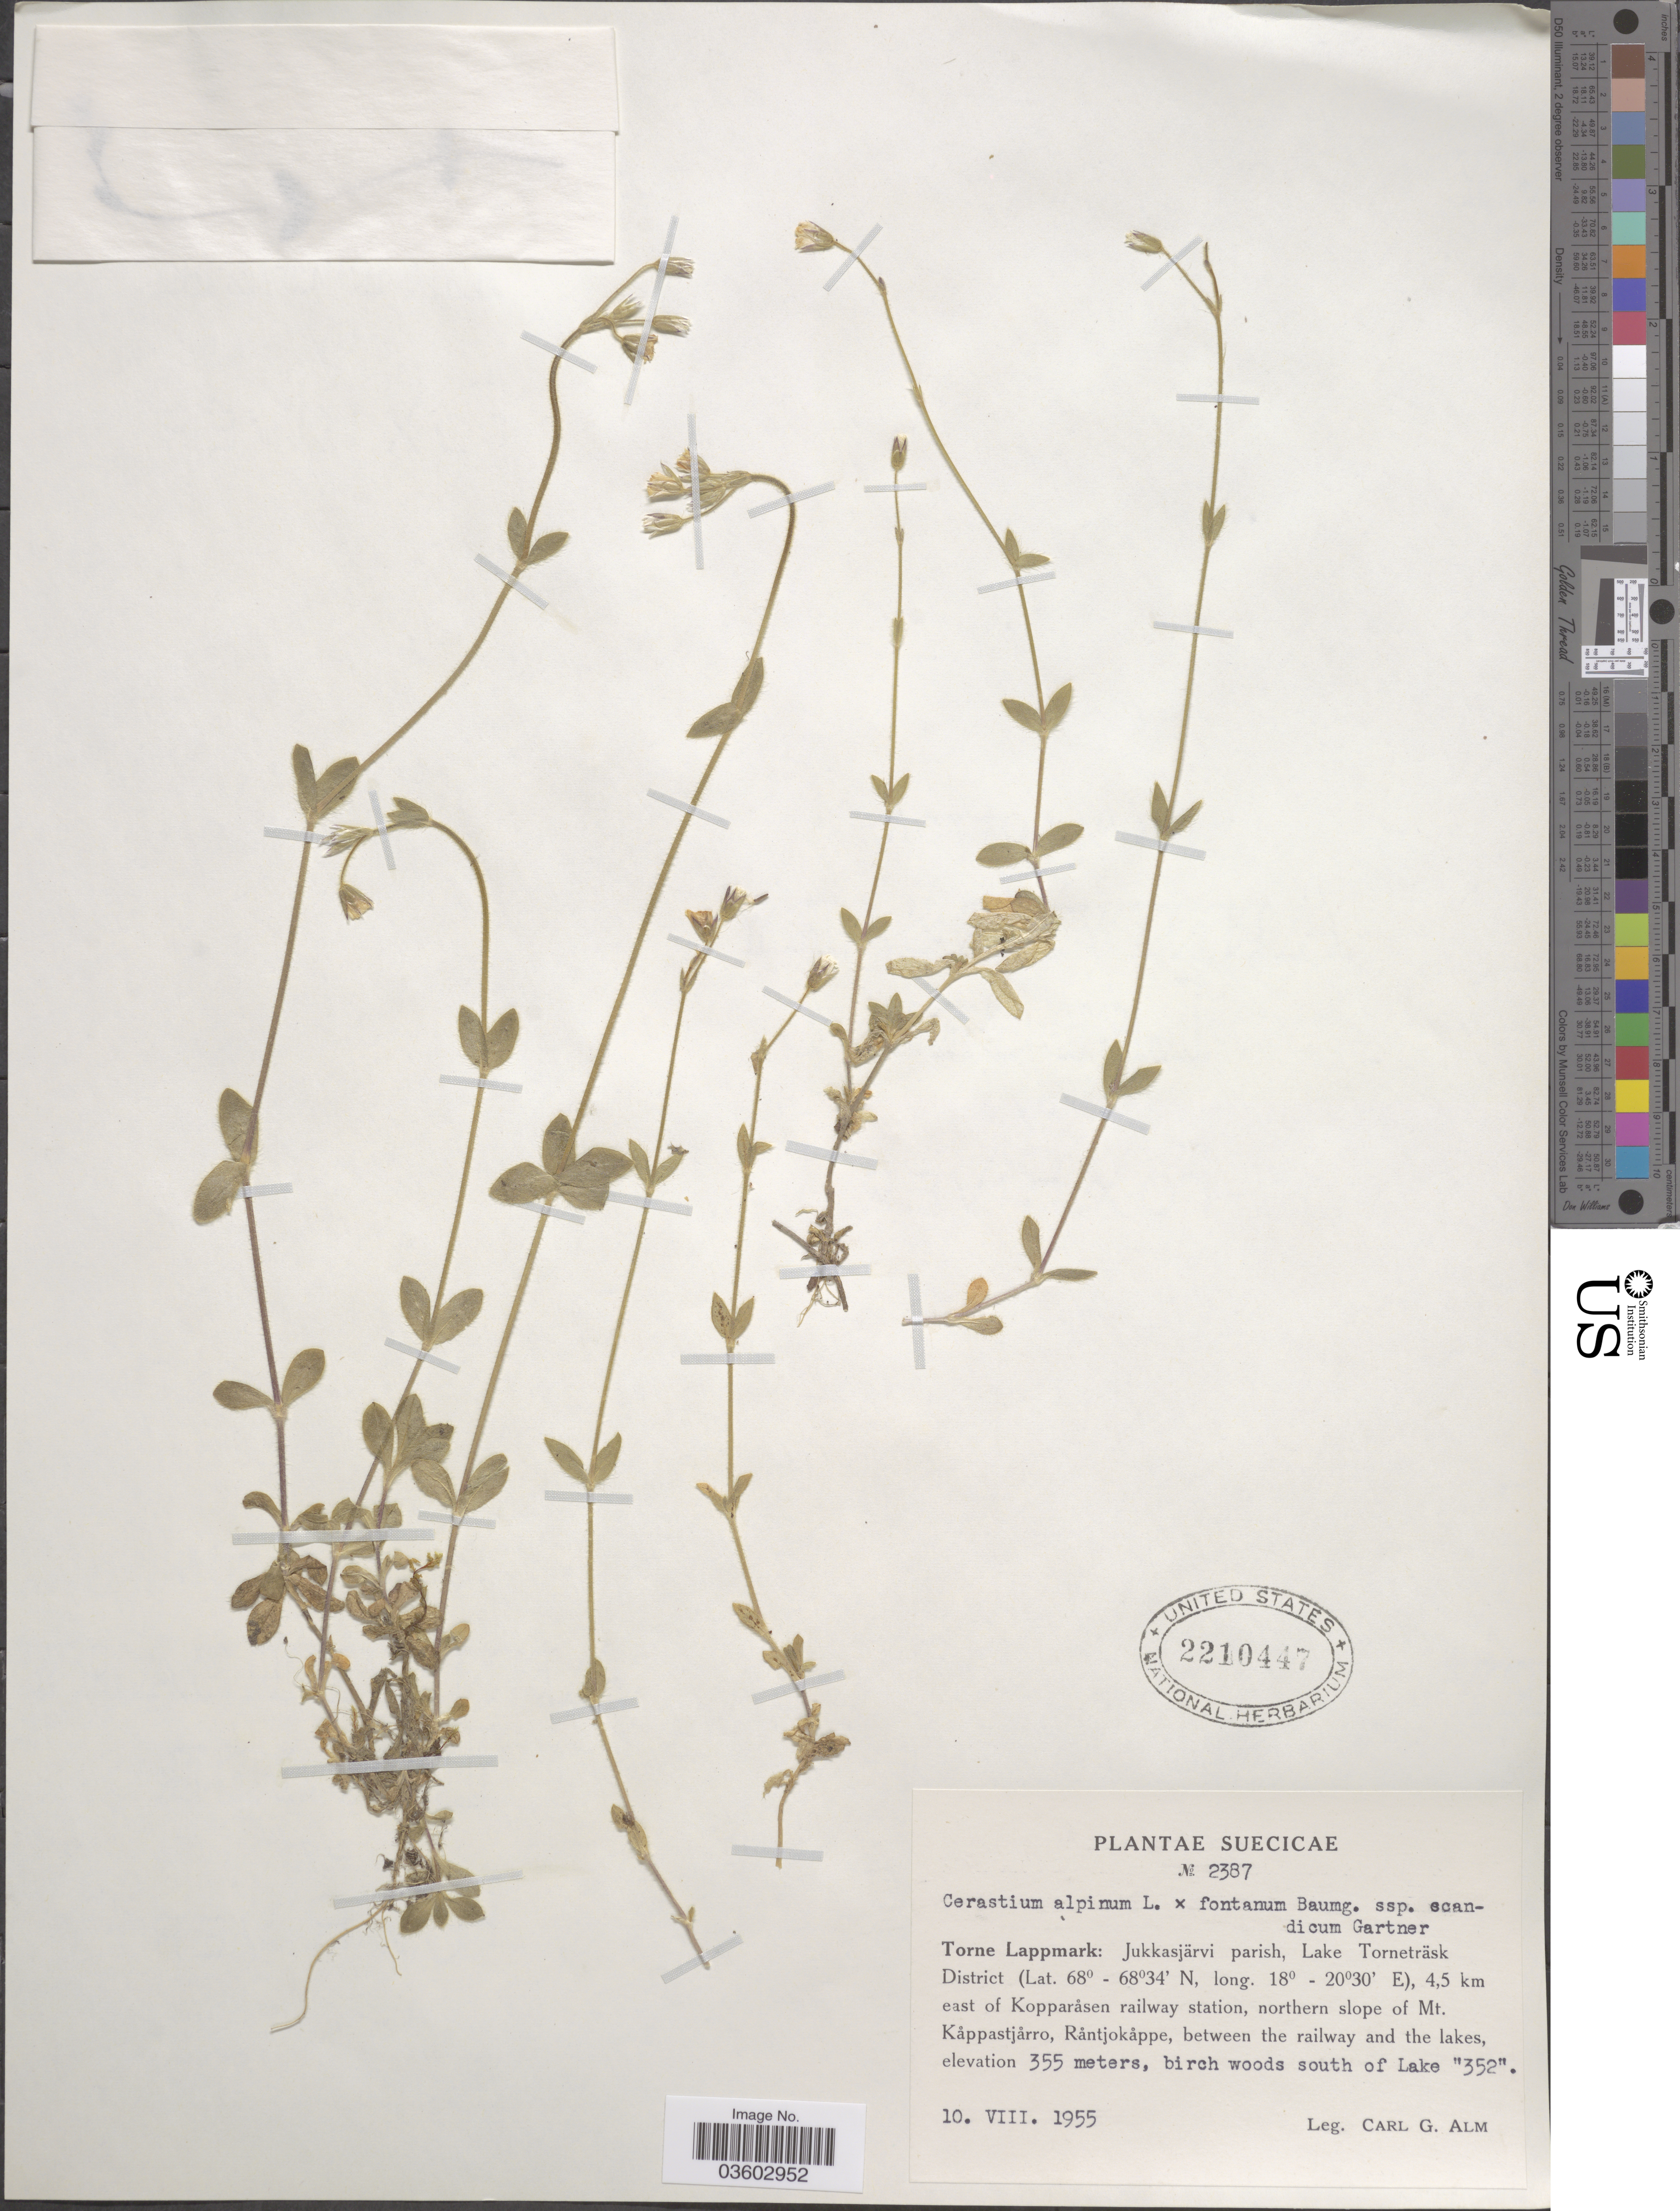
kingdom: Plantae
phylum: Tracheophyta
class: Magnoliopsida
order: Caryophyllales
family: Caryophyllaceae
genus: Cerastium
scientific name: Cerastium alpinum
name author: L.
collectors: C. G. Alm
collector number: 2387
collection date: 1955-08-10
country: Sweden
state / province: Norrbotten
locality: Suecicae. Torne Lappmark: Jukkasjärvi parish, Lake Torneträsk District, 4,5 km east of Kopparåsen railway station, northern slope of Mt. Kåooastjårro, Råntjokåppe, between the railway and the lakes.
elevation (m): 355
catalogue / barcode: US 2210447